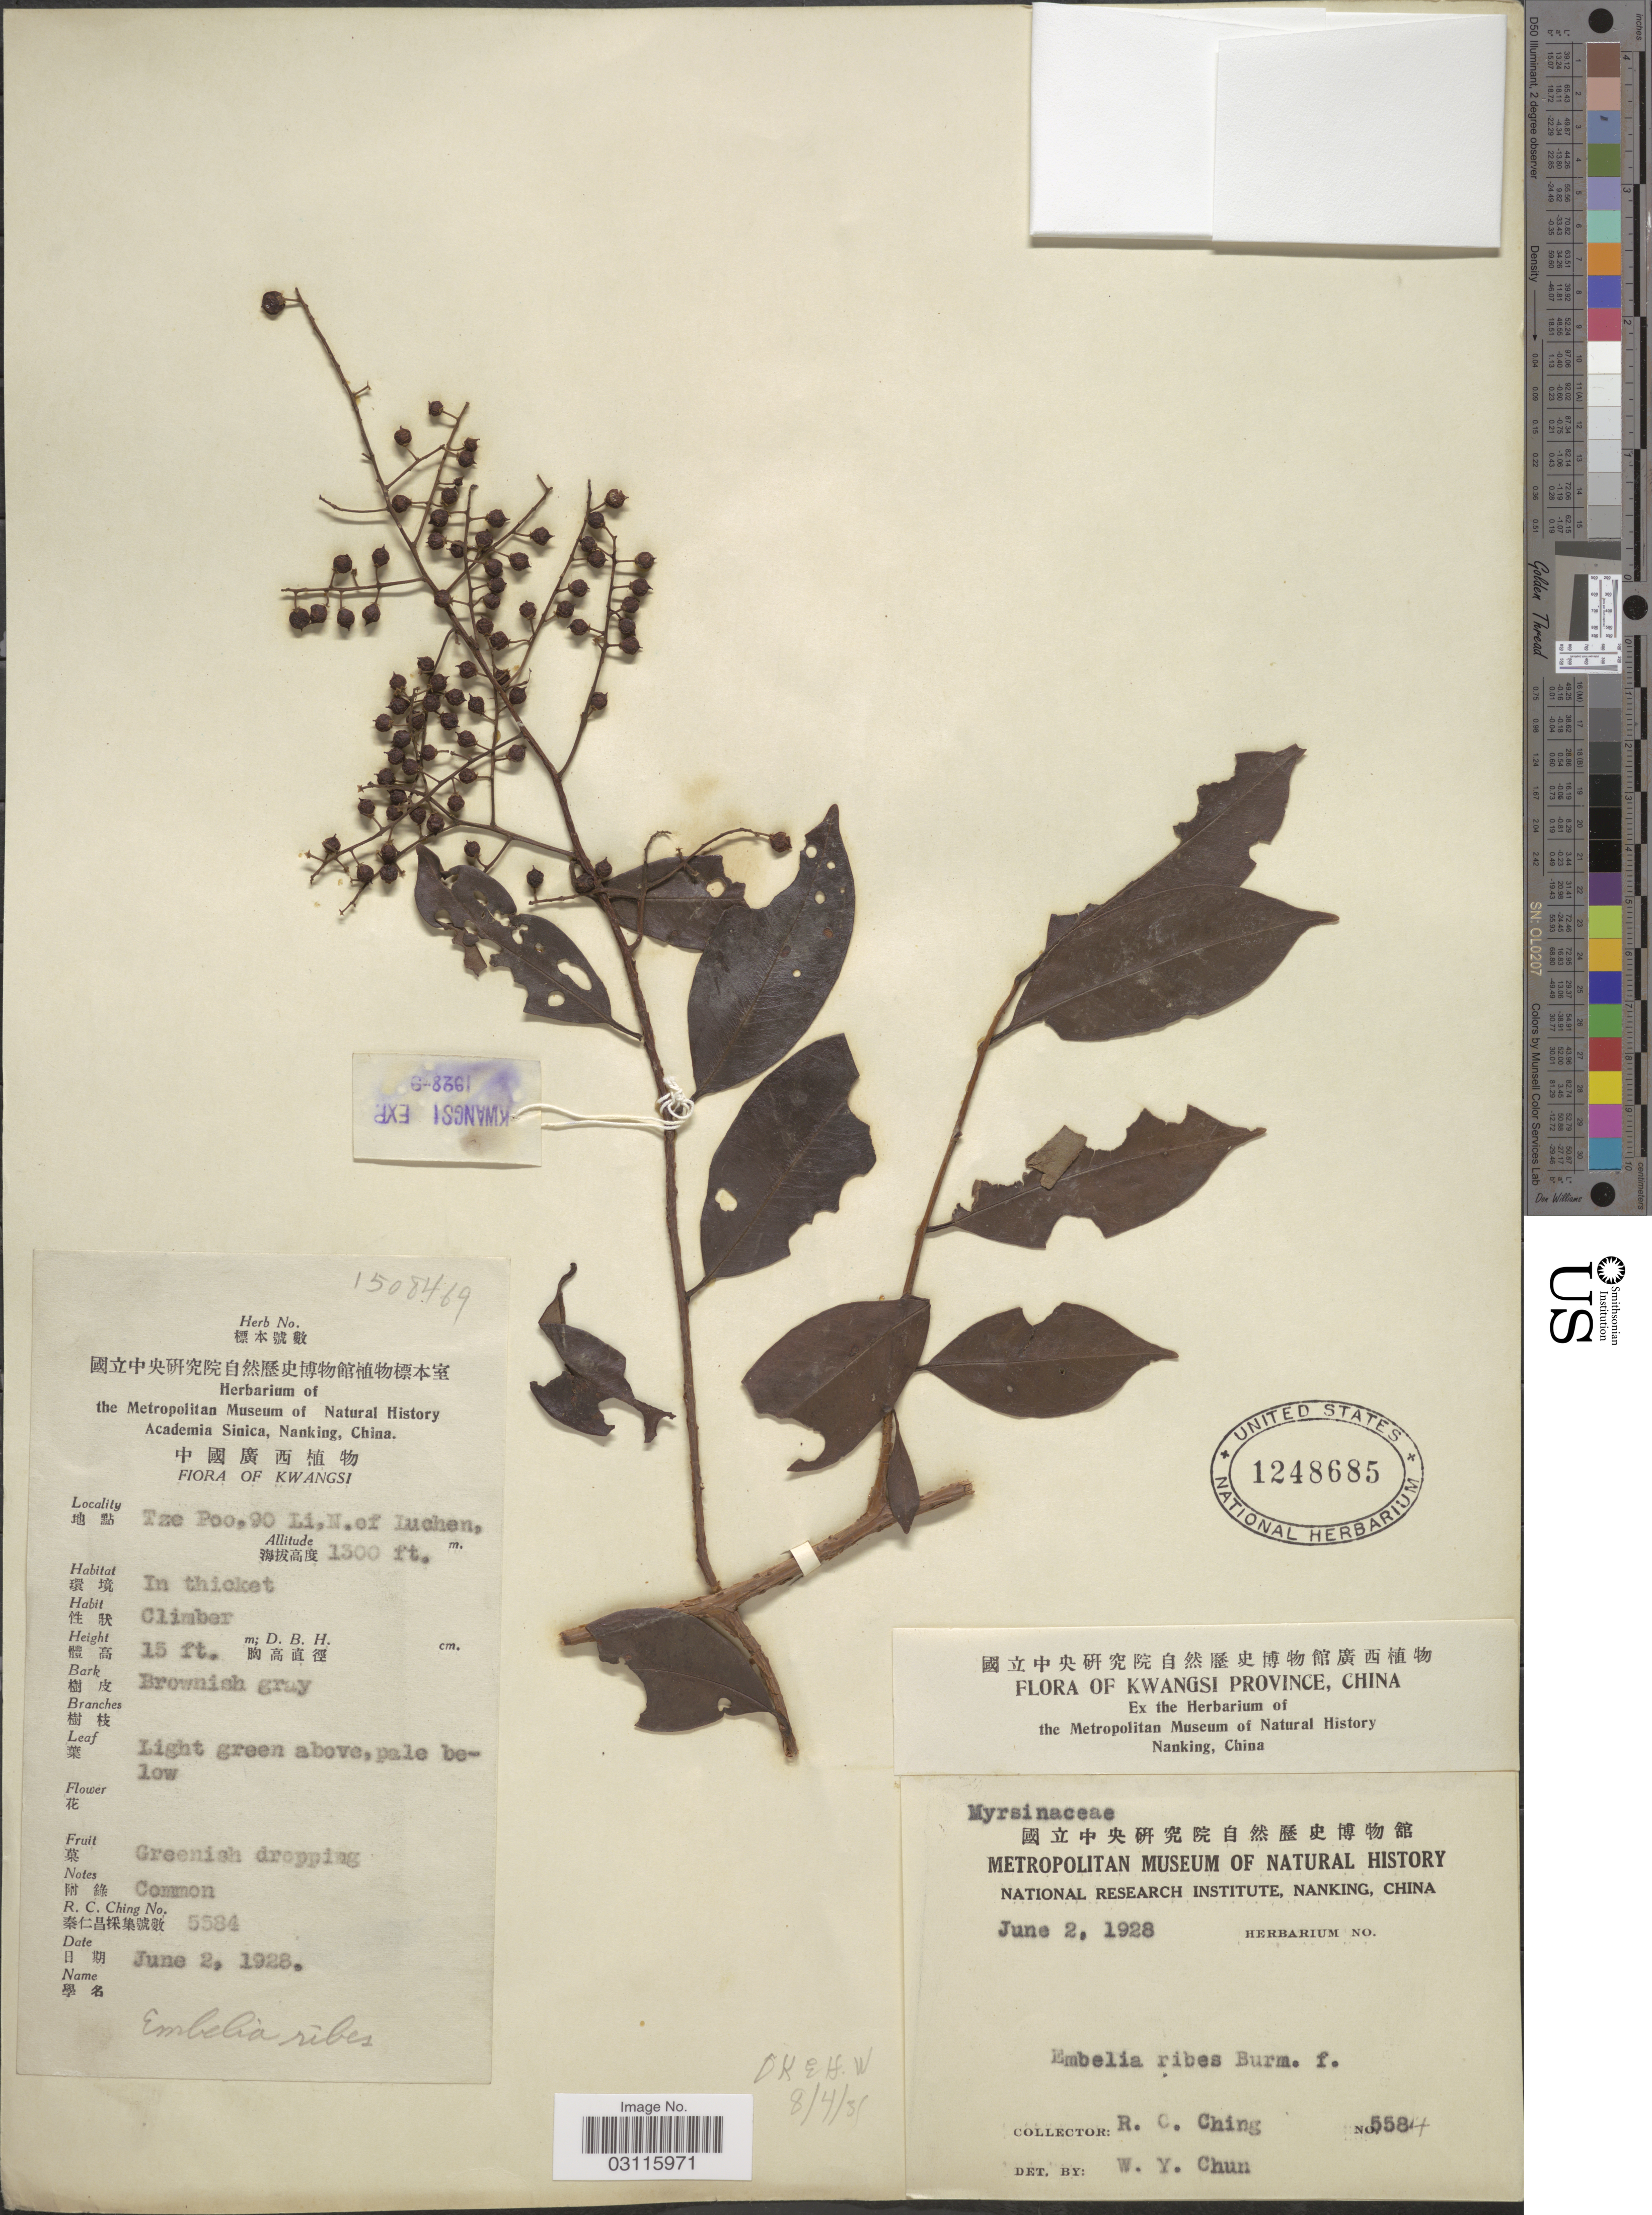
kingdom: Plantae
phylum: Tracheophyta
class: Magnoliopsida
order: Ericales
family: Primulaceae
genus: Embelia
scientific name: Embelia ribes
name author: Burm. f.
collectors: R. C. Ching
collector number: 5584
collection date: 1928-06-02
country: China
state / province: Guangxi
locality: Kwangsi, Tze Poo, 90 Li, N. of Luchen.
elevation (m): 396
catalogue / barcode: US 1248685